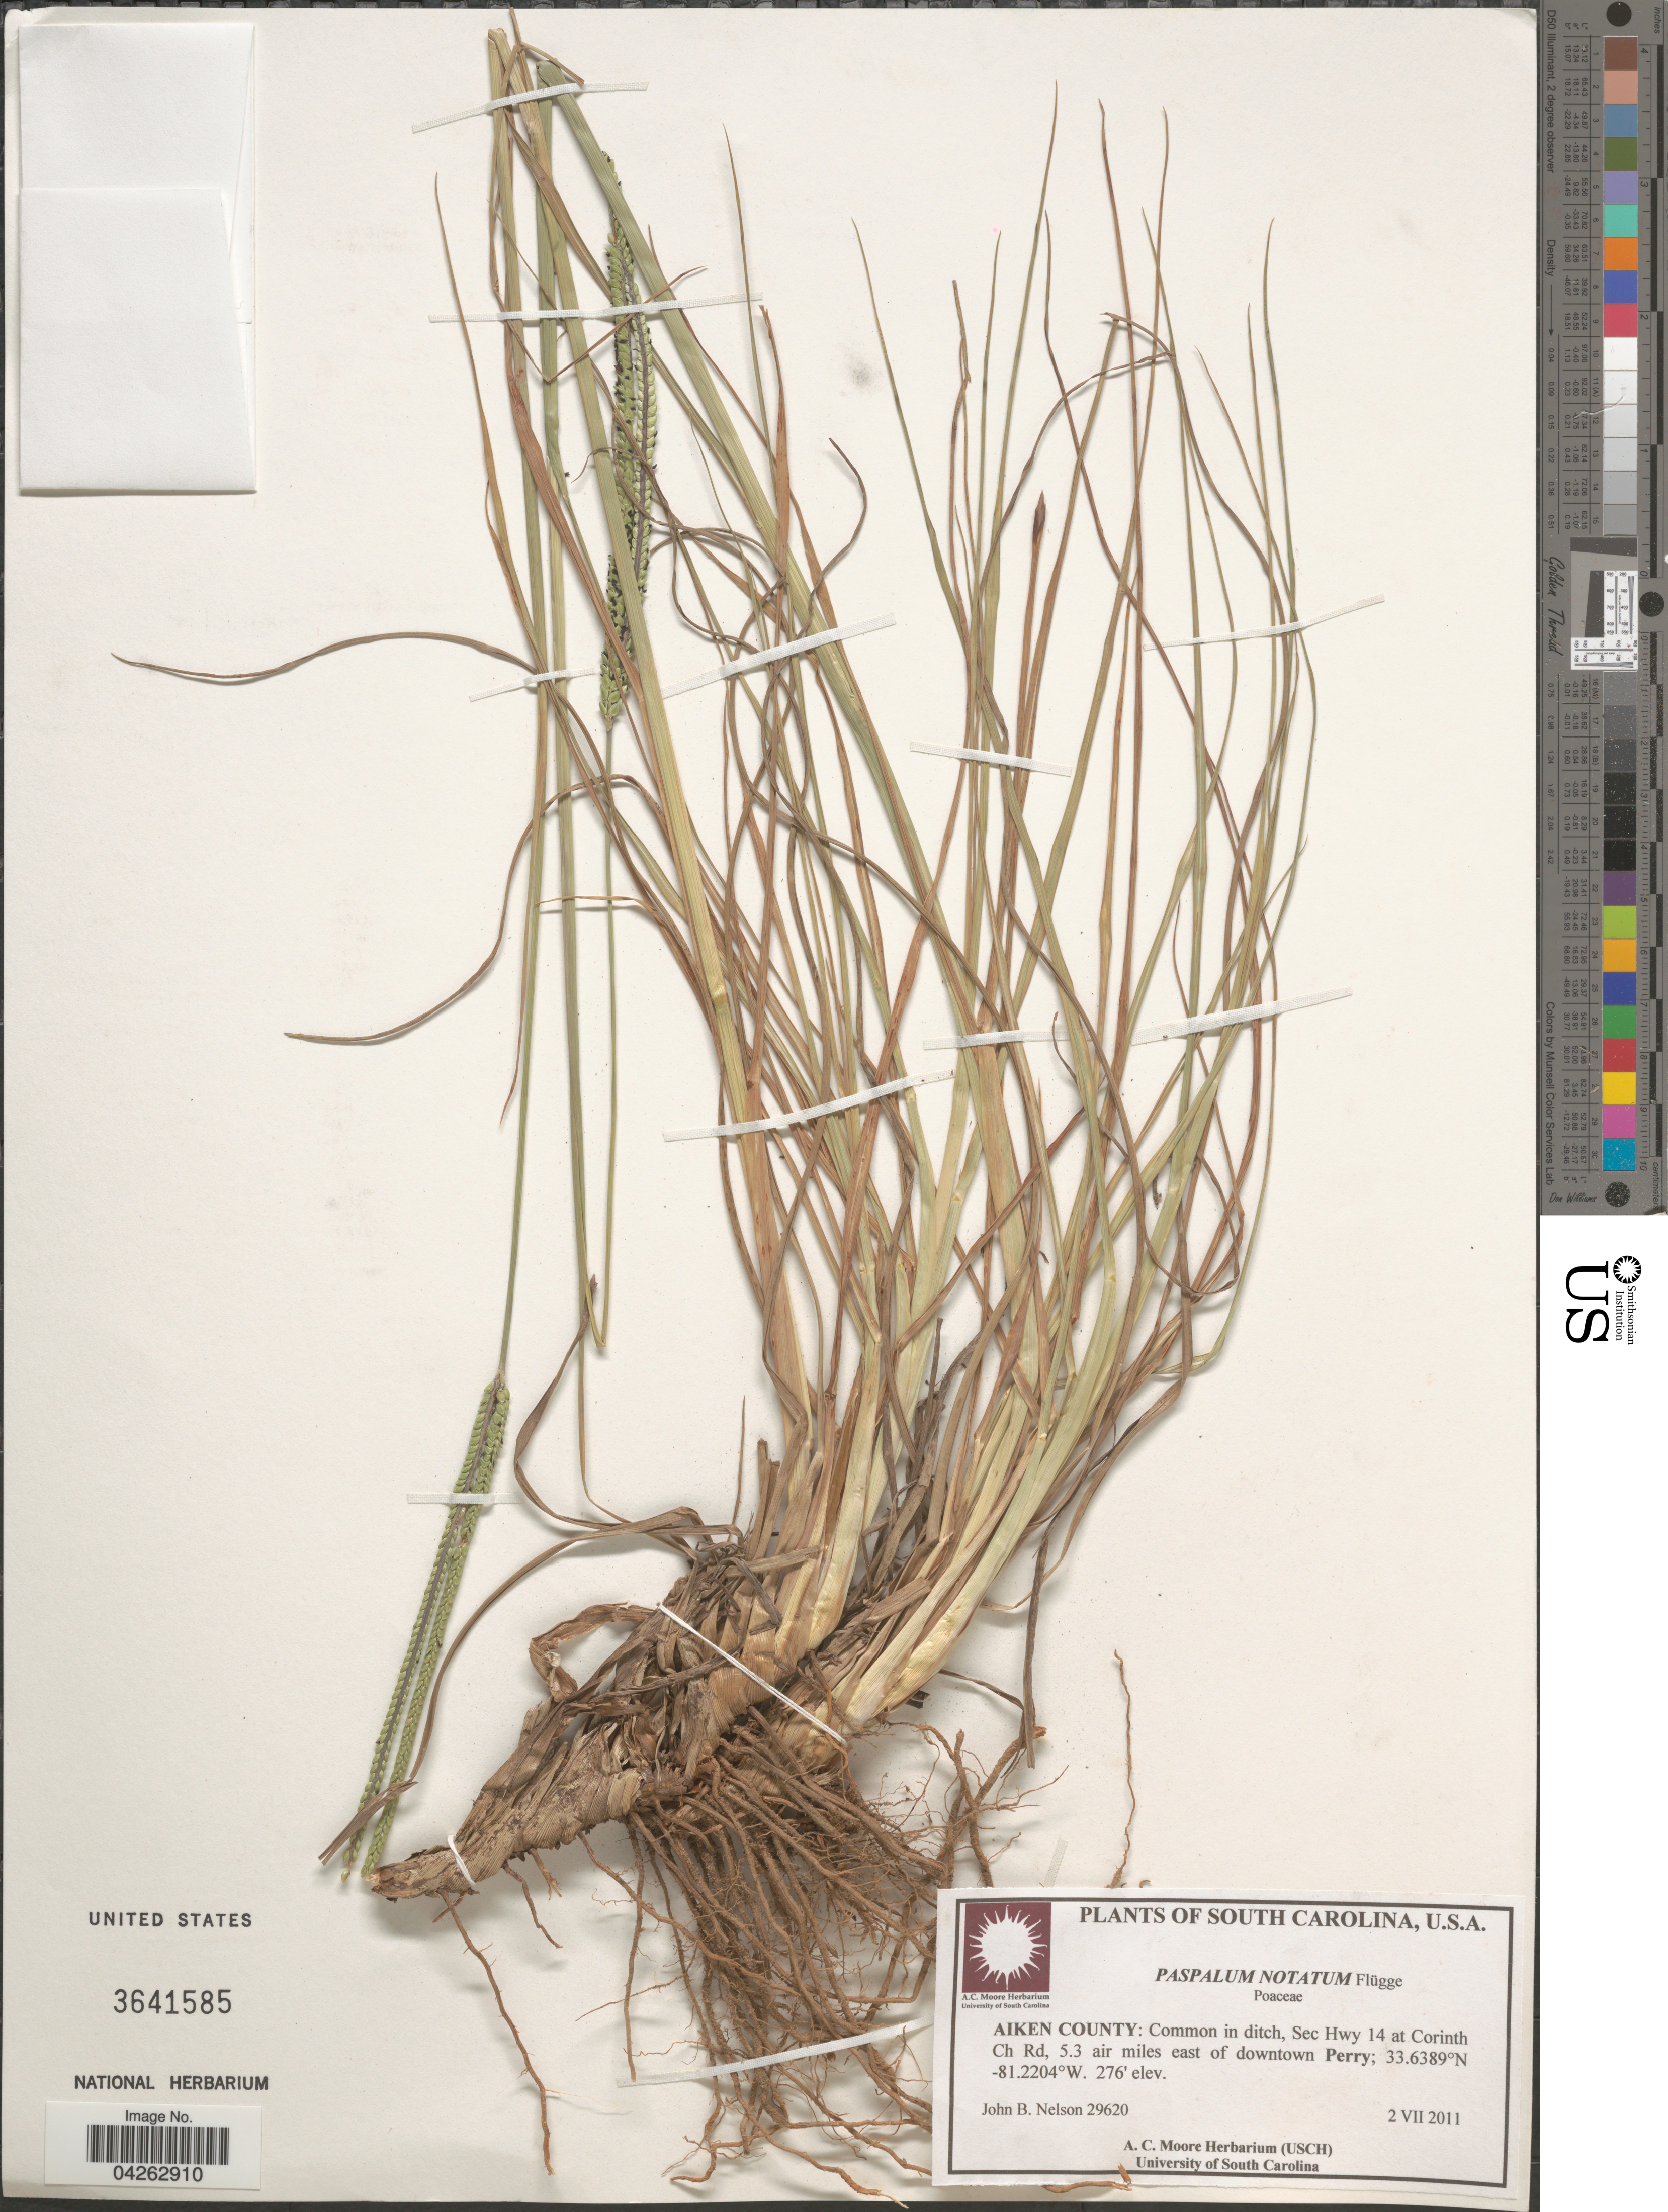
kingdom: Plantae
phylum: Tracheophyta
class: Liliopsida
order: Poales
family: Poaceae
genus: Paspalum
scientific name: Paspalum notatum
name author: Flüggé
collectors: J. B. Nelson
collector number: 29620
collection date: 2011-07-02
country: United States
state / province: South Carolina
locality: Aiken County: Sec Hwy 14 at Corinth Ch Rd, 5.3 air miles east of downtown Perry.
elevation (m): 84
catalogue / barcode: US 3641585